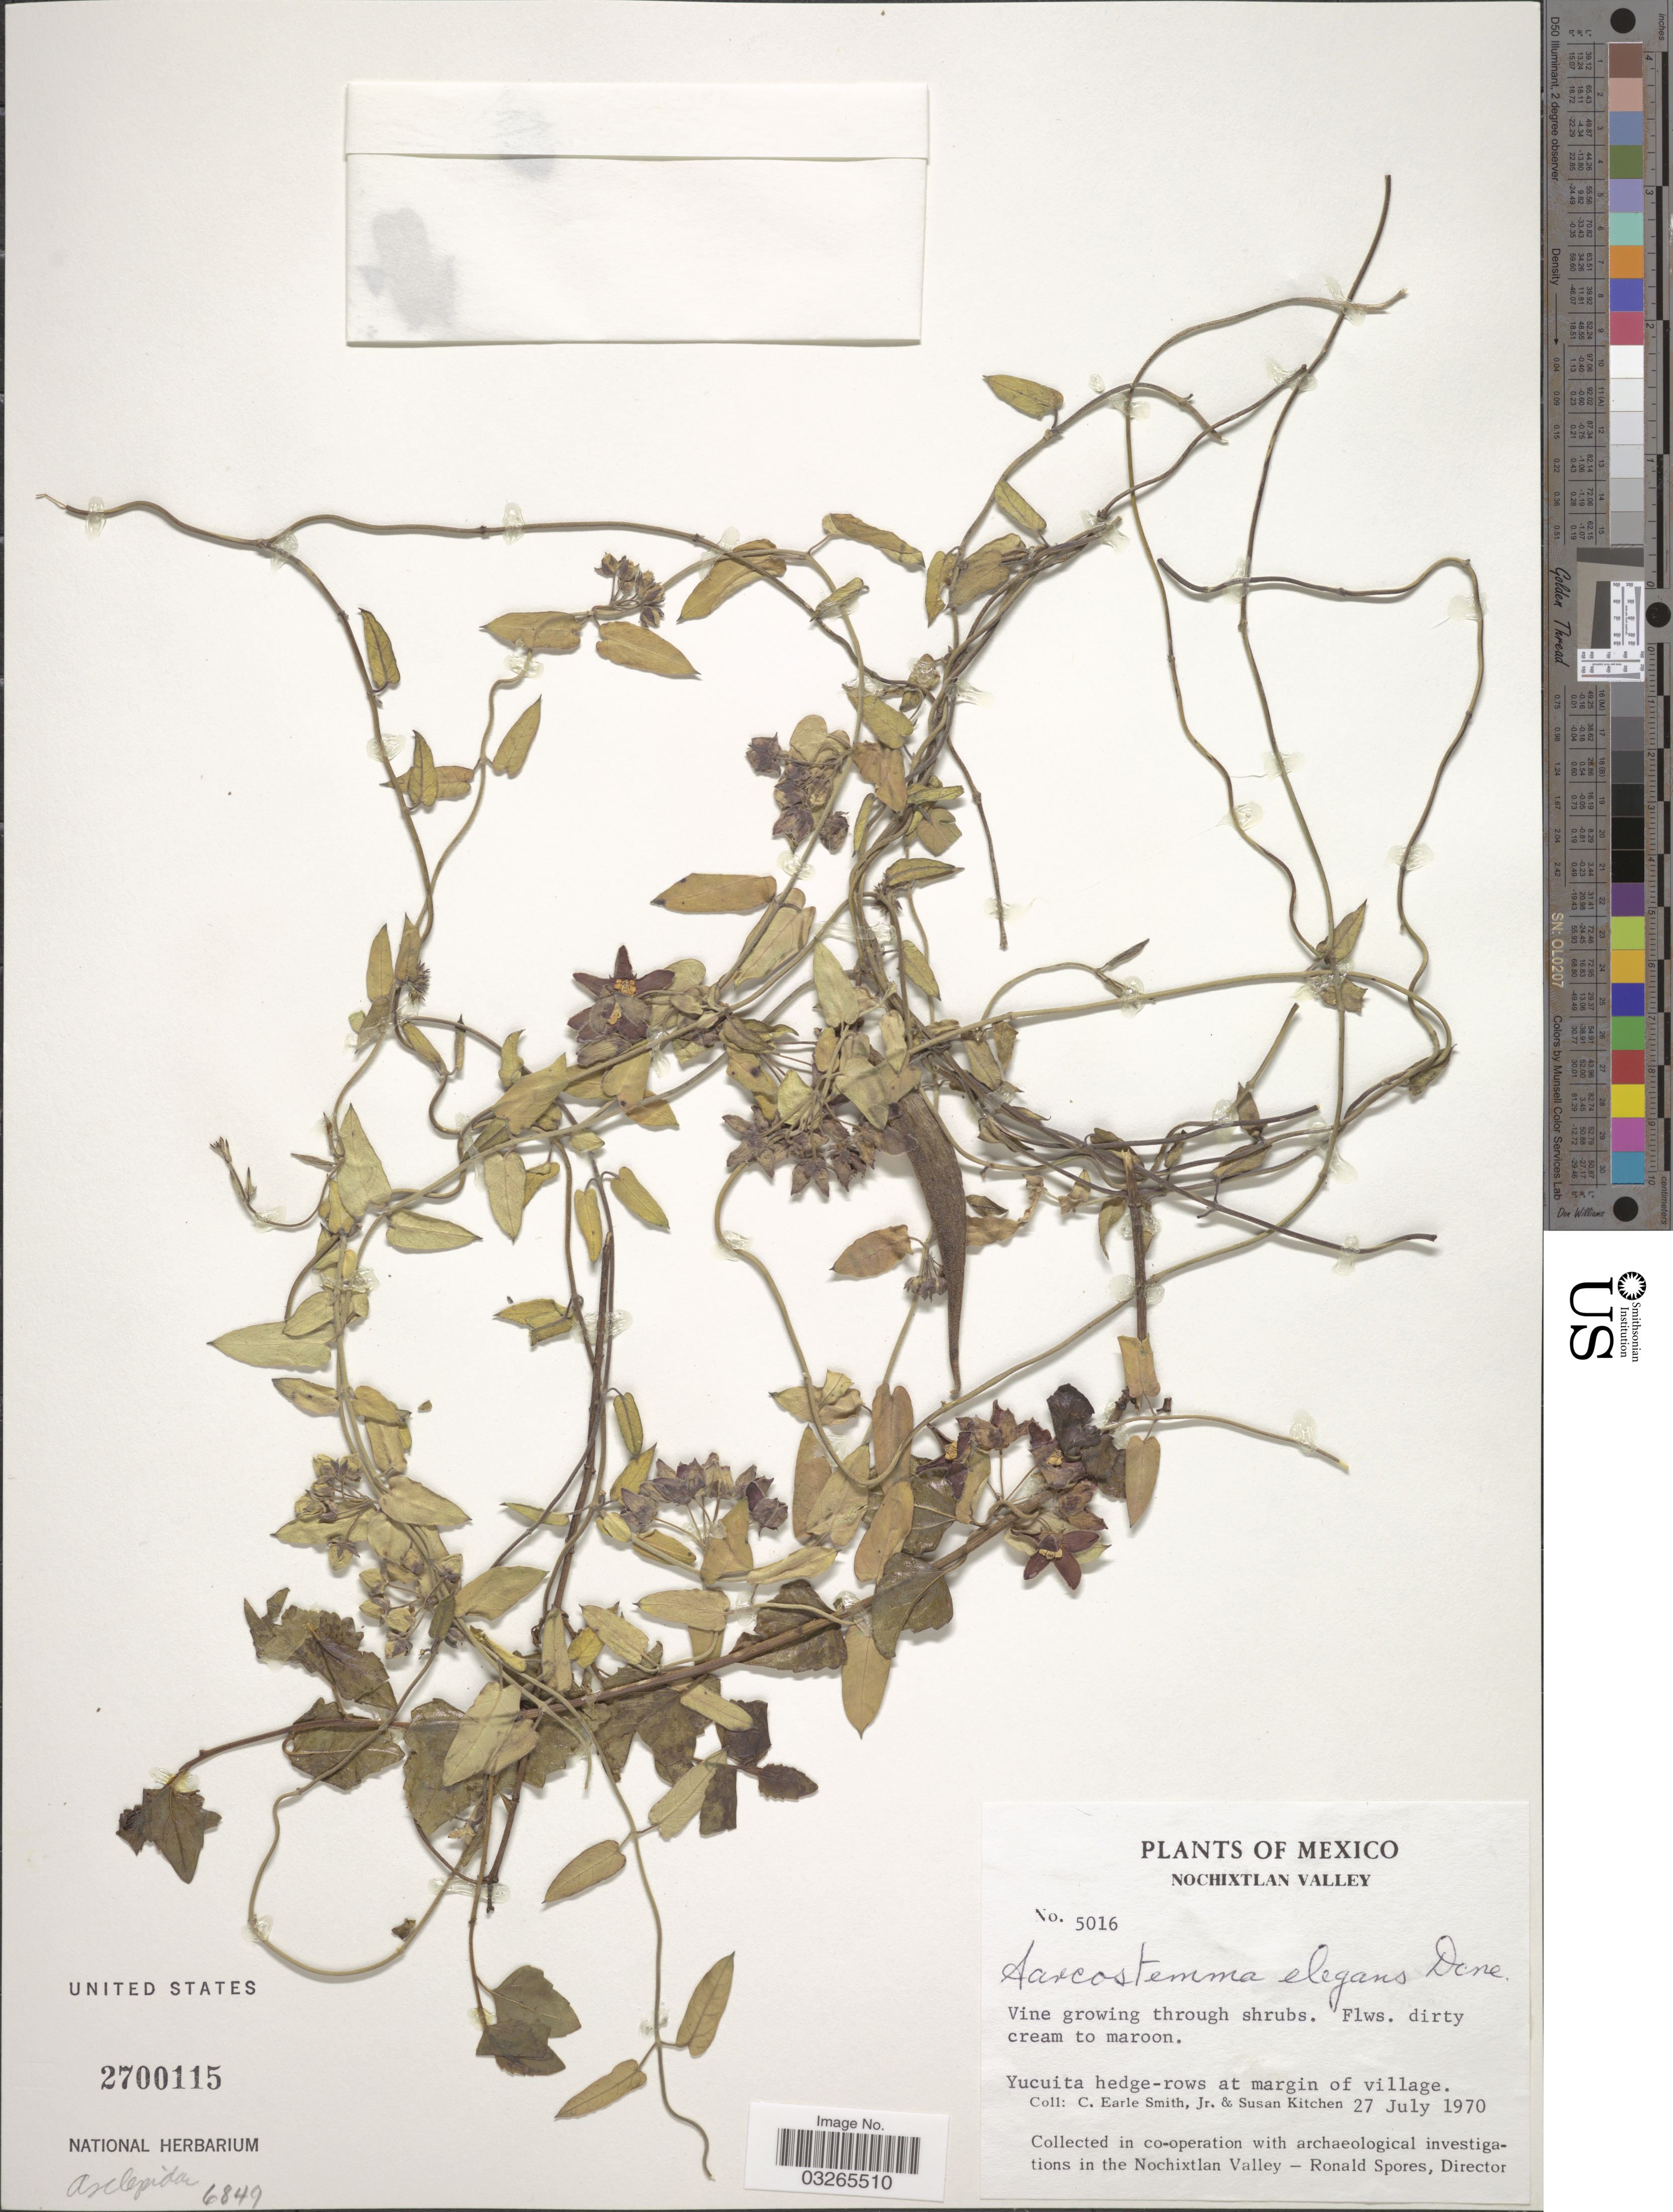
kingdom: Plantae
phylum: Tracheophyta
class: Magnoliopsida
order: Gentianales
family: Apocynaceae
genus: Sarcostemma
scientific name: Sarcostemma elegans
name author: Decne.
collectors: C. E. Smith Jr. & S. Kitchen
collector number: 5016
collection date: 1970-07-27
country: Mexico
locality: Nochixtlan Valley, Yucuita hedge-rows at margin of village.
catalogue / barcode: US 2700115